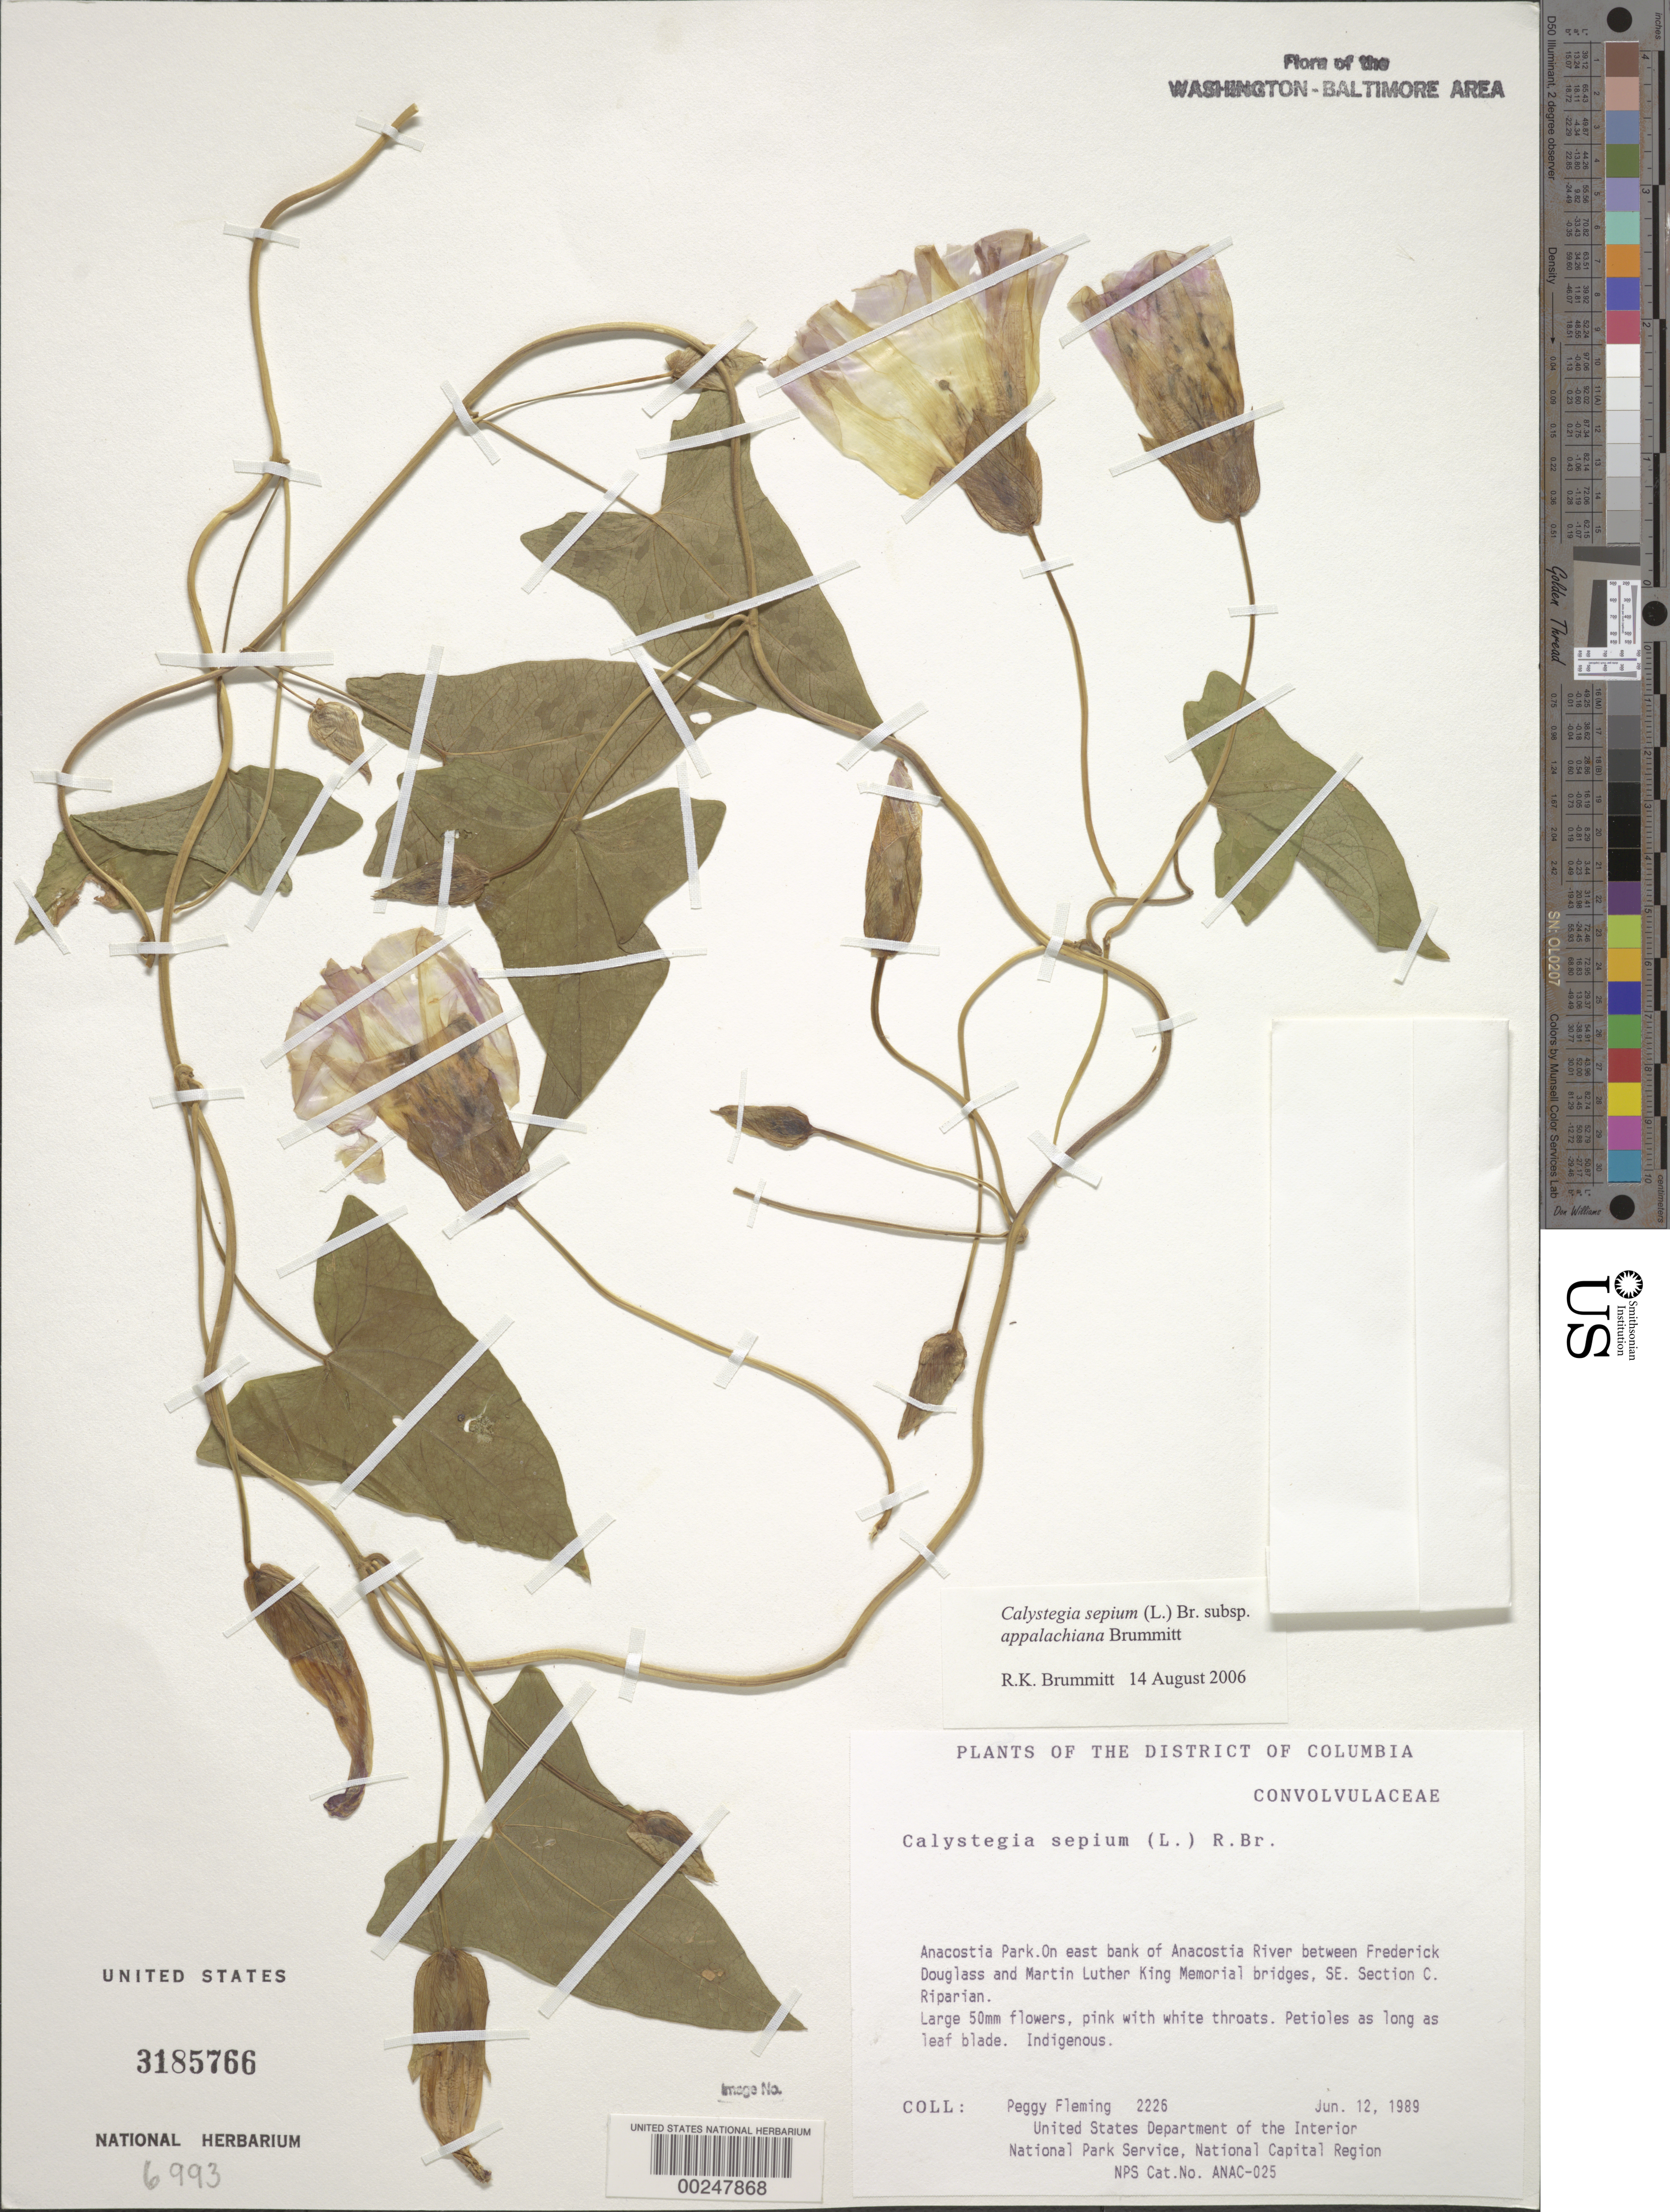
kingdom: Plantae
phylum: Tracheophyta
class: Magnoliopsida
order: Solanales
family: Convolvulaceae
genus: Calystegia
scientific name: Calystegia sepium subsp. appalachiana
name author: Brummitt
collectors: P. Fleming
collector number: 2226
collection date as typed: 12 Jun 1989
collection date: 1989-06-12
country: United States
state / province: District of Columbia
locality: Anacostia Park, E bank of Anacostia River between Frederick Douglass and Martin Luther King Memorial Bridges, SE, Section C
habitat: Bank of river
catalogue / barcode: US 3185766